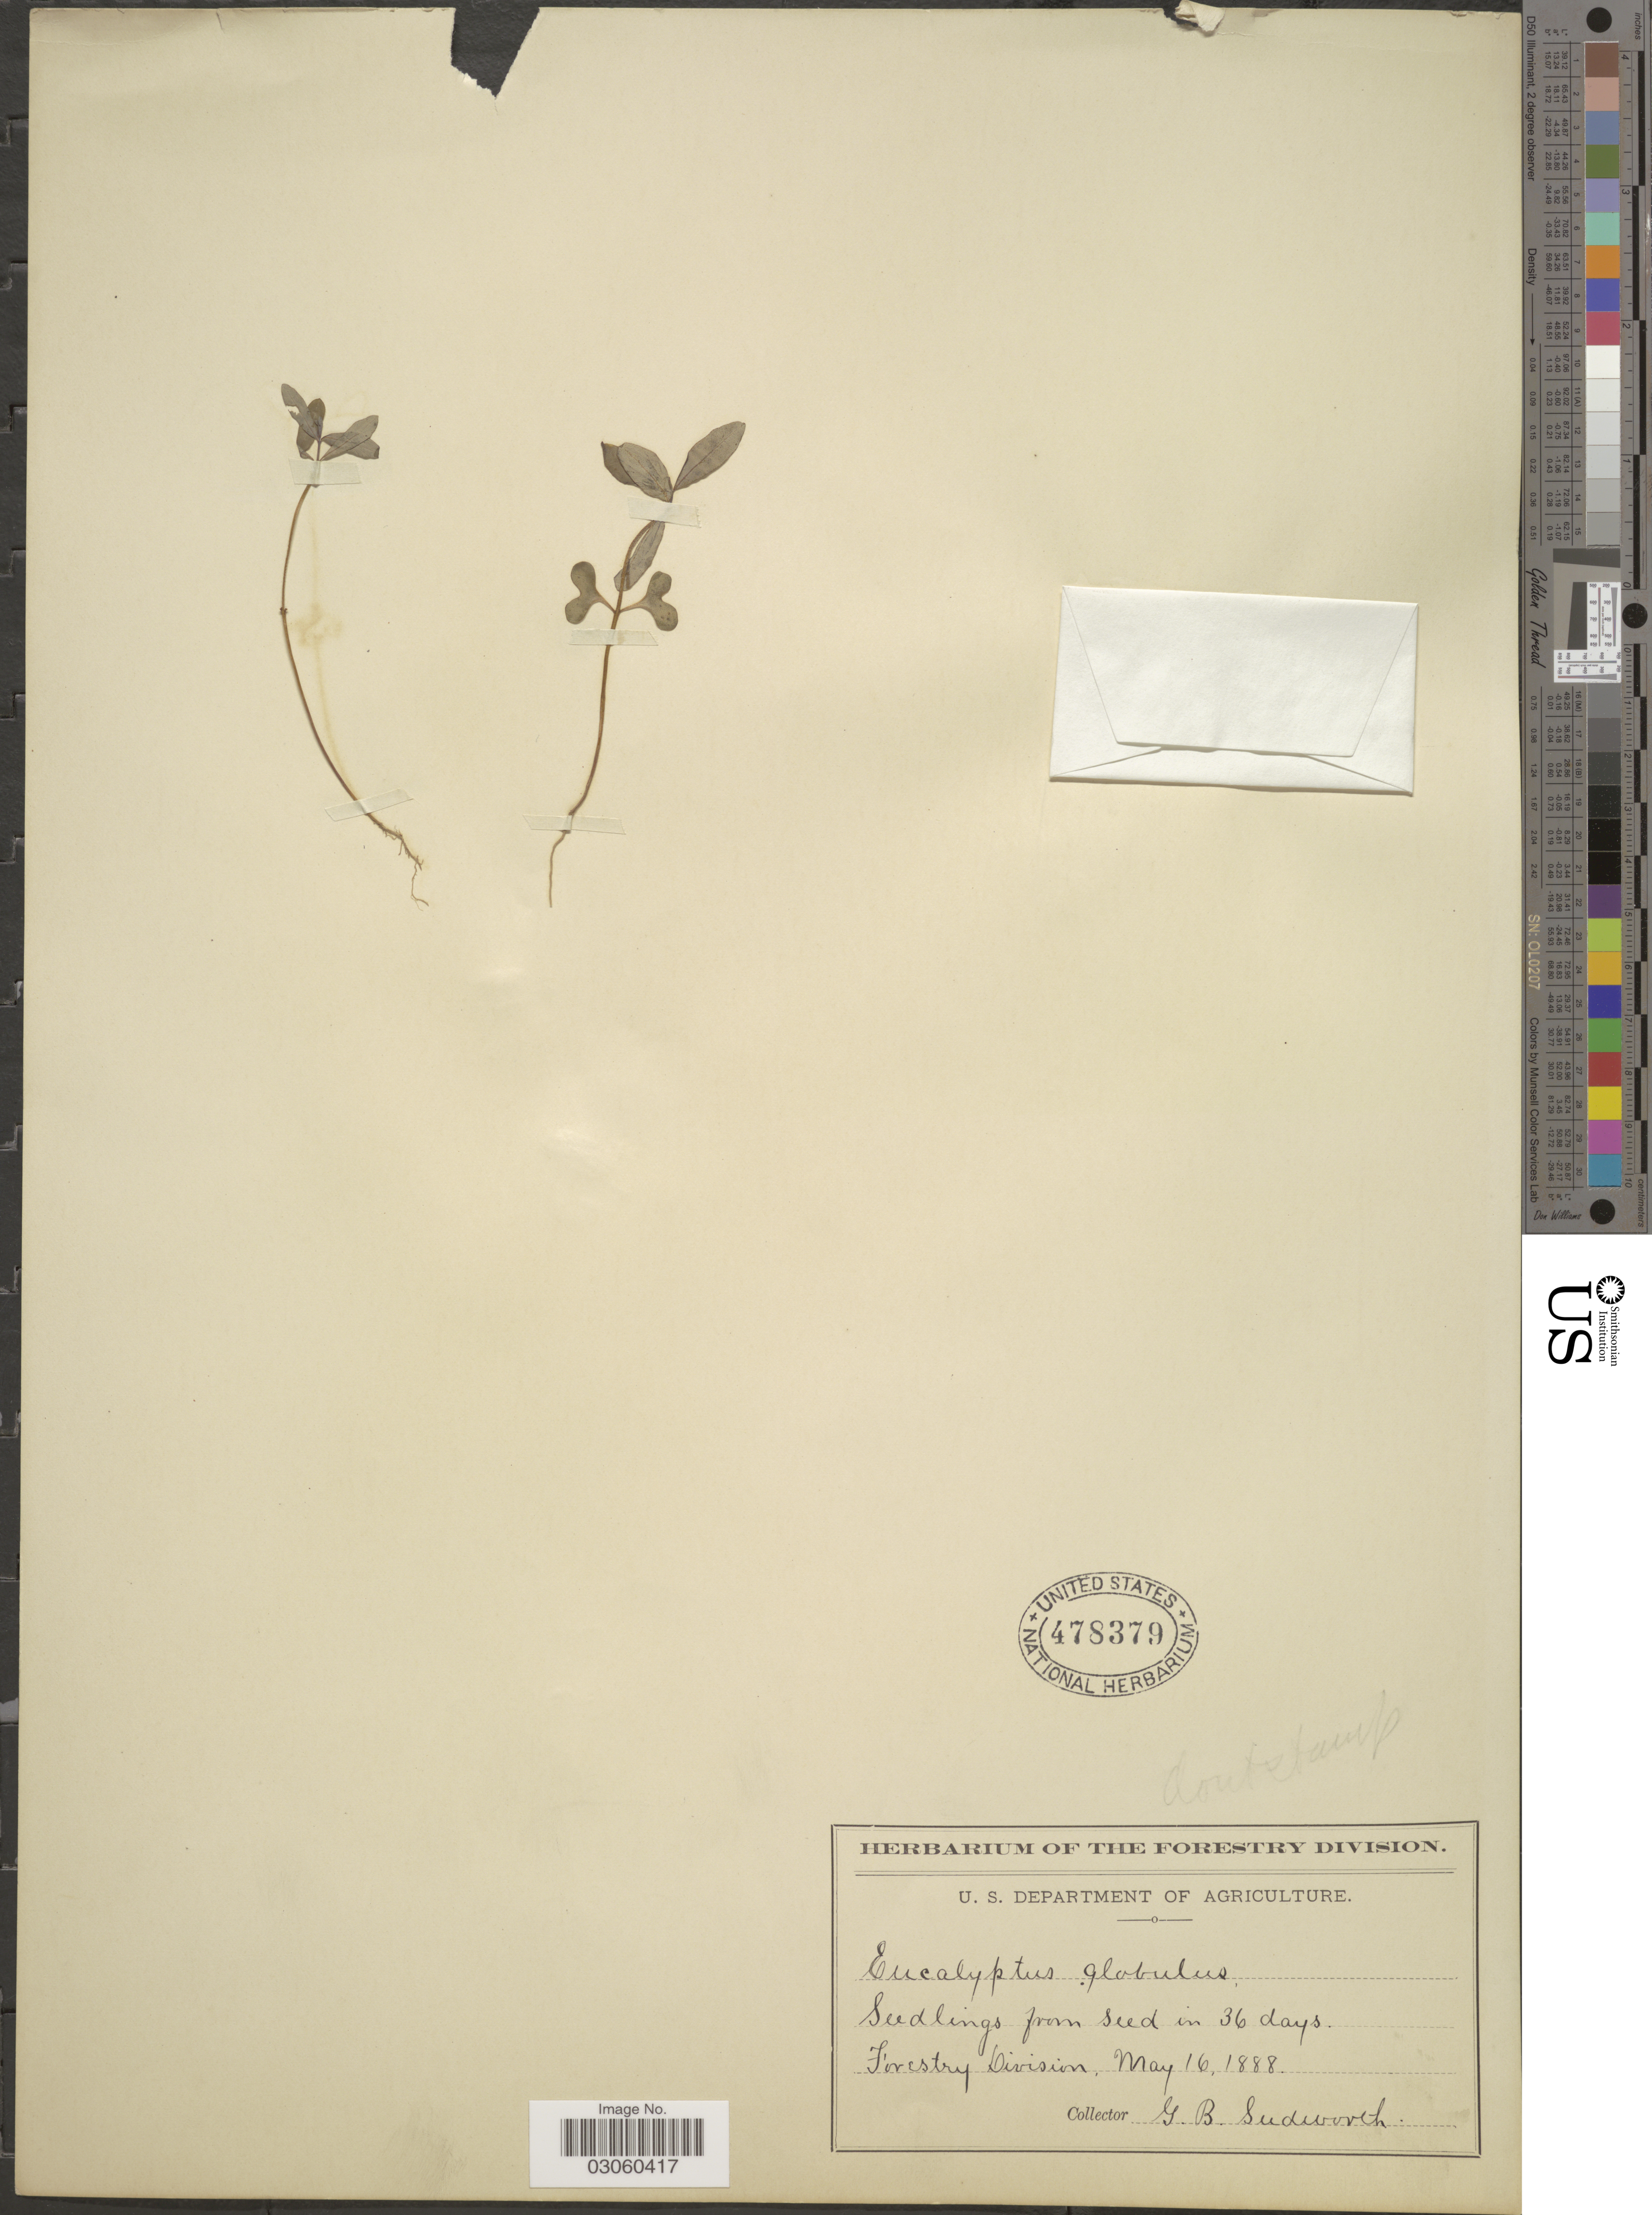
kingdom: Plantae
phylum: Tracheophyta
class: Magnoliopsida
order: Myrtales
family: Myrtaceae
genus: Eucalyptus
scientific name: Eucalyptus corymbosa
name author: Sm.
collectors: G. B. Sudworth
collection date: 1888-05-16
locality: Forestry Division.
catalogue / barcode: US 478379